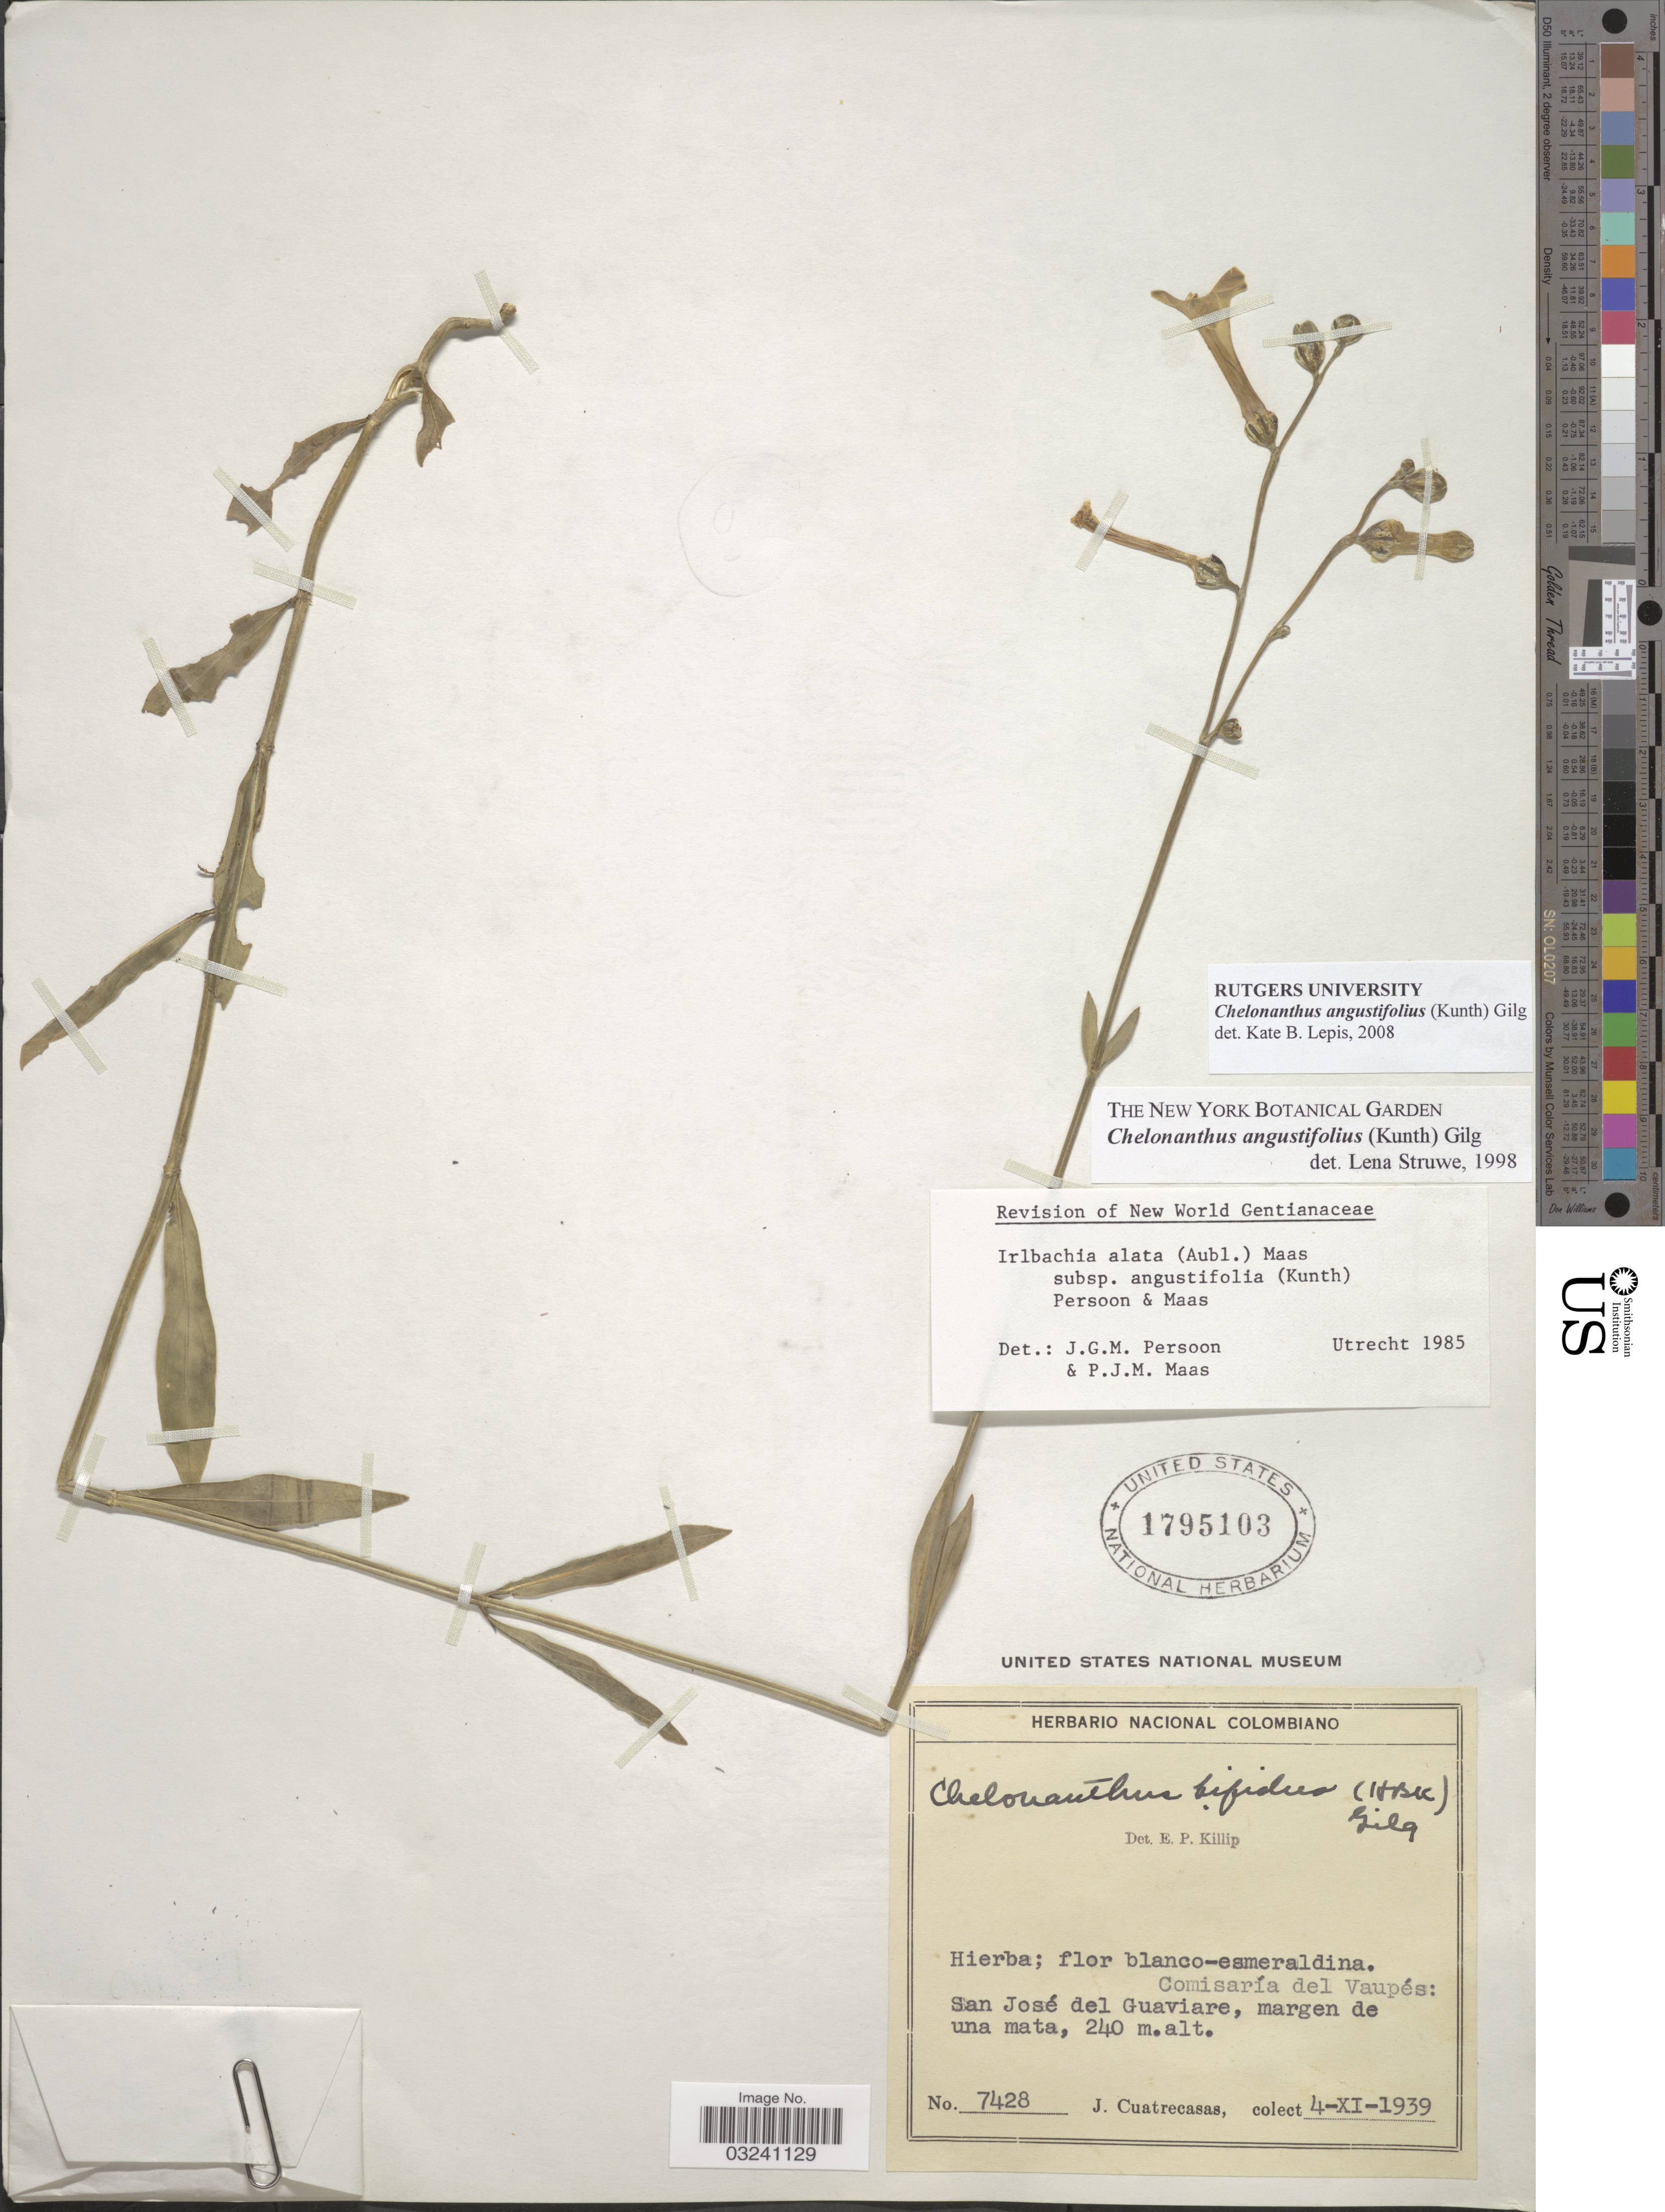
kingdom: Plantae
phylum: Tracheophyta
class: Magnoliopsida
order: Gentianales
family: Gentianaceae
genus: Chelonanthus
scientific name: Chelonanthus angustifolius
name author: (Kunth) Gilg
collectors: J. Cuatrecasas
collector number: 7428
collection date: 1939-11-04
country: Colombia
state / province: Vaupés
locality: Comisaría del Vaupés: San José del Guaviare, margen de una mata.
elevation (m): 240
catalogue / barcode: US 1795103